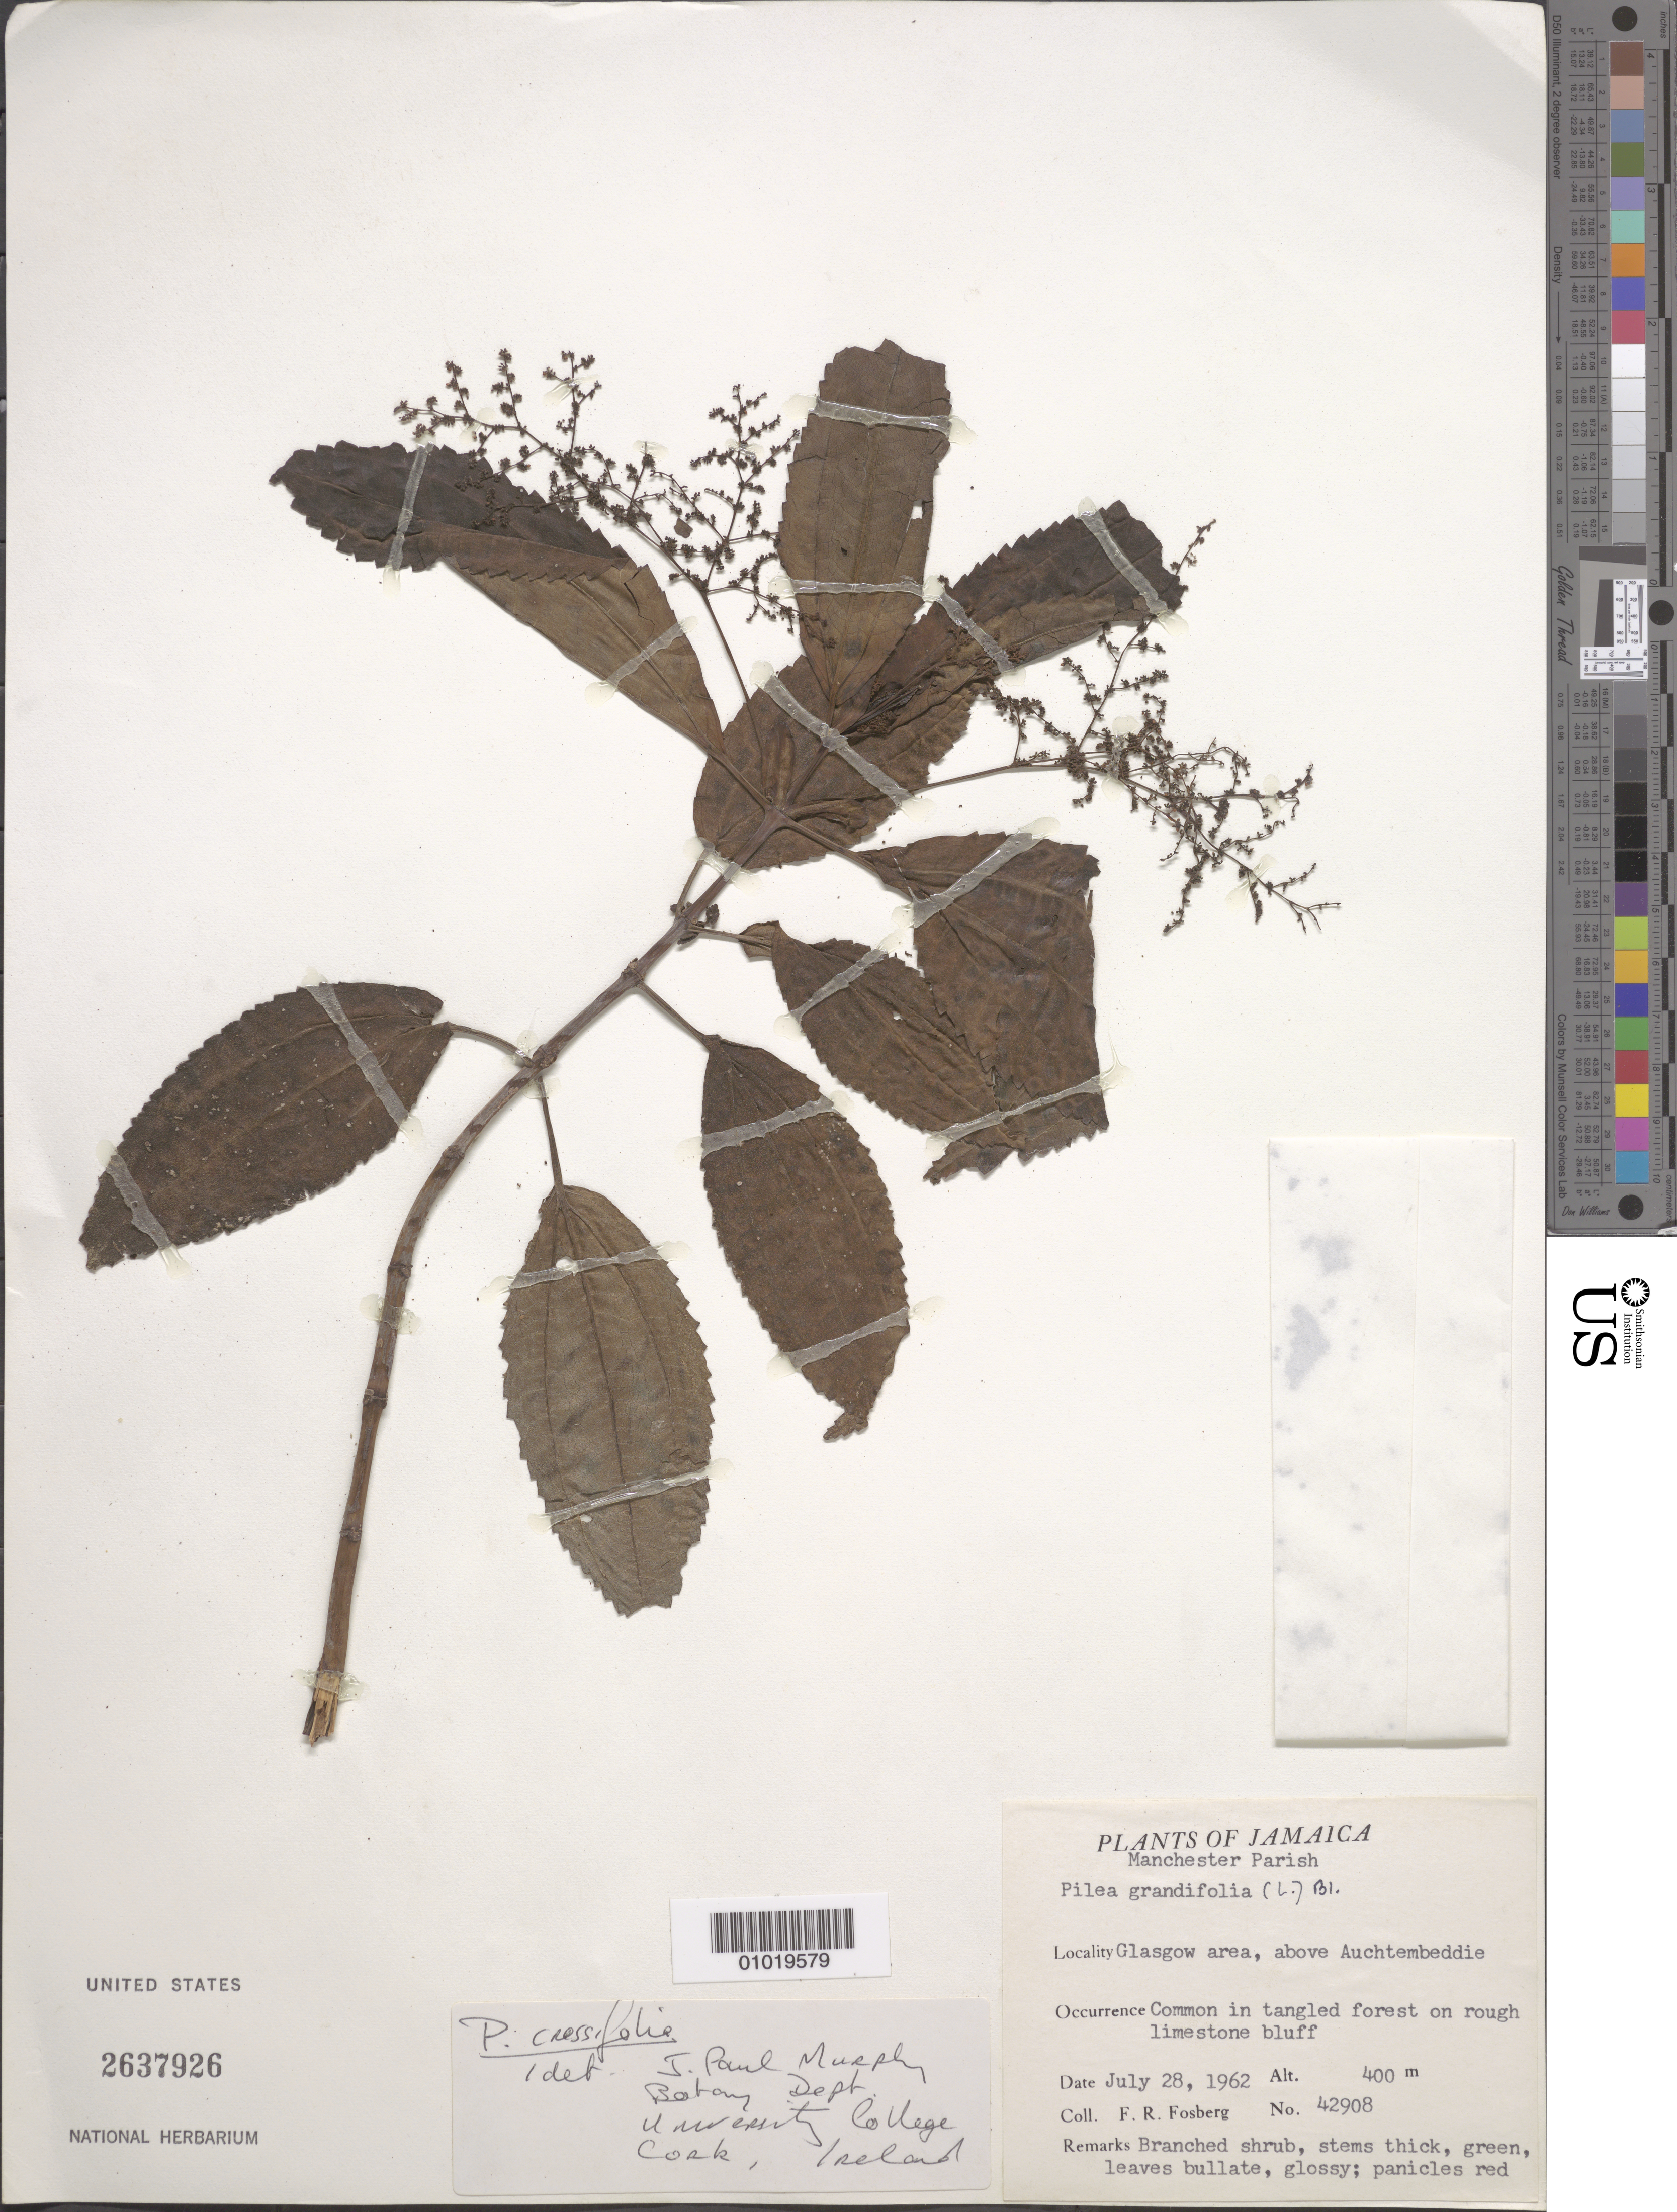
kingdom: Plantae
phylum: Tracheophyta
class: Magnoliopsida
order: Rosales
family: Urticaceae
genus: Pilea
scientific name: Pilea crassifolia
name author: (Willd.) Blume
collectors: F. R. Fosberg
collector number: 42908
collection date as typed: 28 Jul 1962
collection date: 1962-07-28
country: Jamaica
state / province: Manchester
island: Jamaica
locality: Glasgow area, above Auchtembeddie. Common in tangled forest on rough limestone bluff.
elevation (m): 400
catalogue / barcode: US 2637926